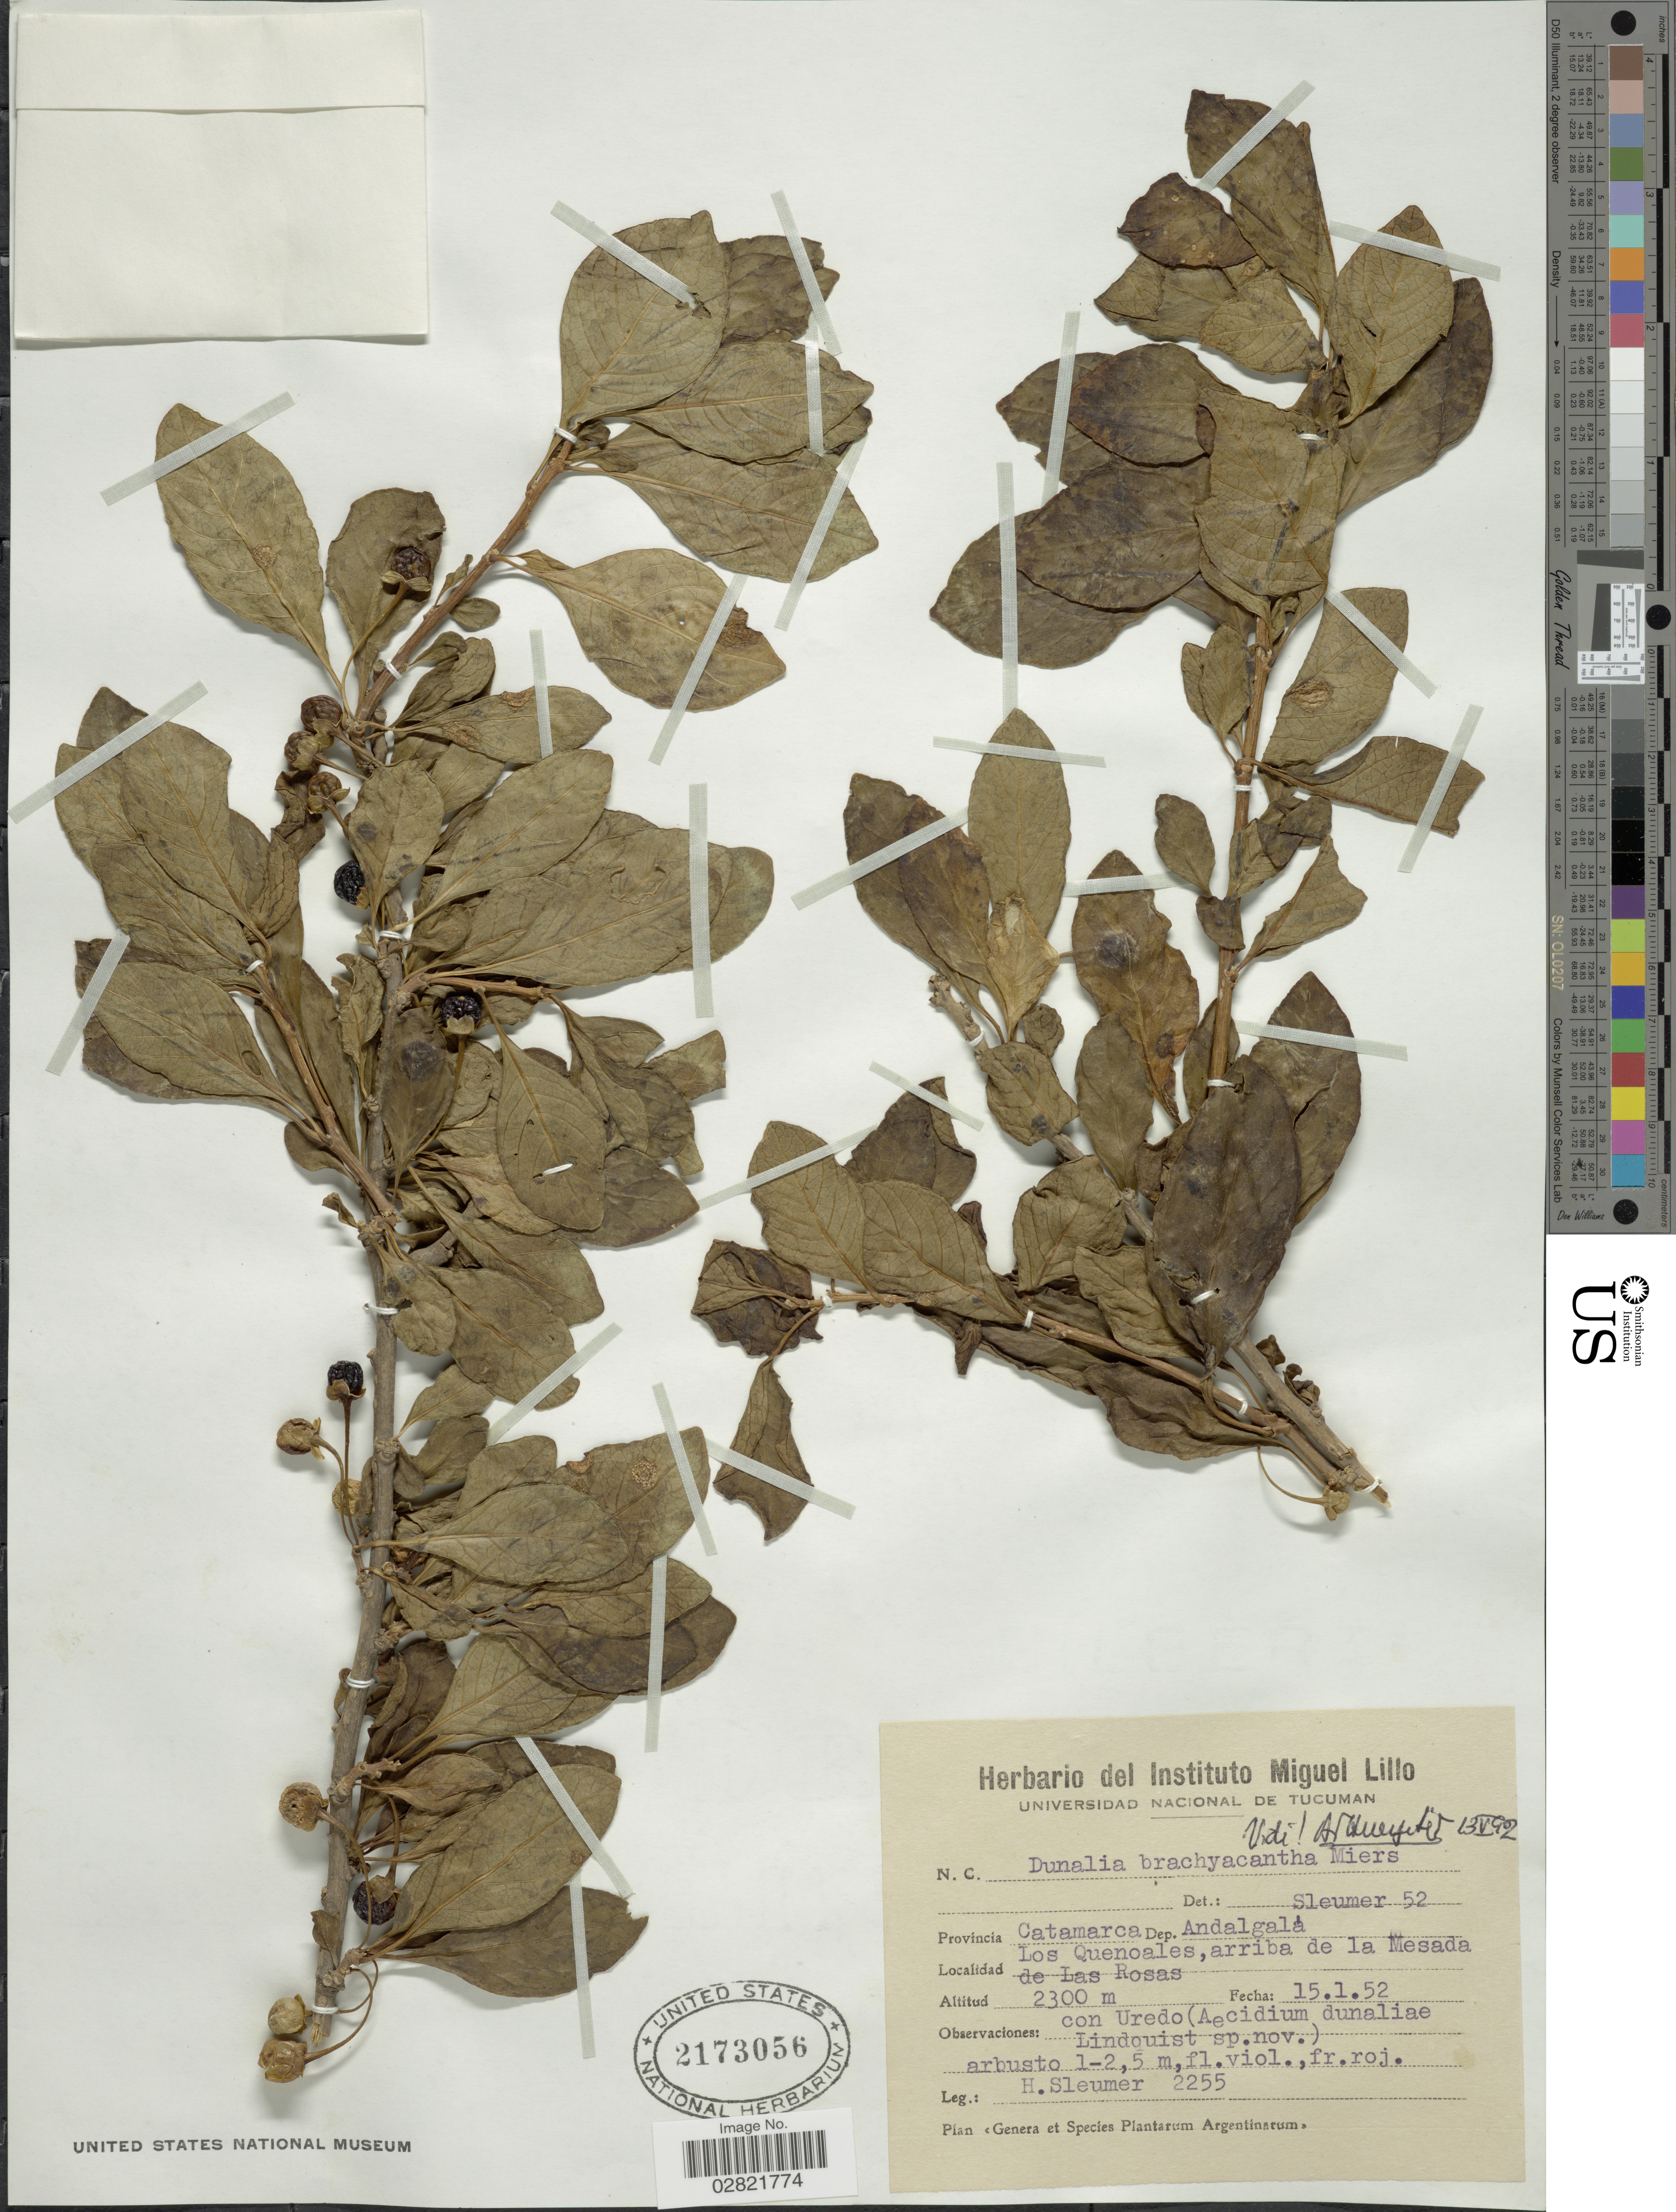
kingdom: Plantae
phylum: Tracheophyta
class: Magnoliopsida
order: Solanales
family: Solanaceae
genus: Dunalia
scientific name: Dunalia brachyacantha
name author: Miers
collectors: H. O. Sleumer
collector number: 2255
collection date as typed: Transcribed d/m/y: 15/1/52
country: Argentina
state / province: Catamarca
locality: Dep. Andalgalá. Los Quenoales, arriba de la Mesada de Las Rosas.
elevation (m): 2300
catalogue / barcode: US 2173056